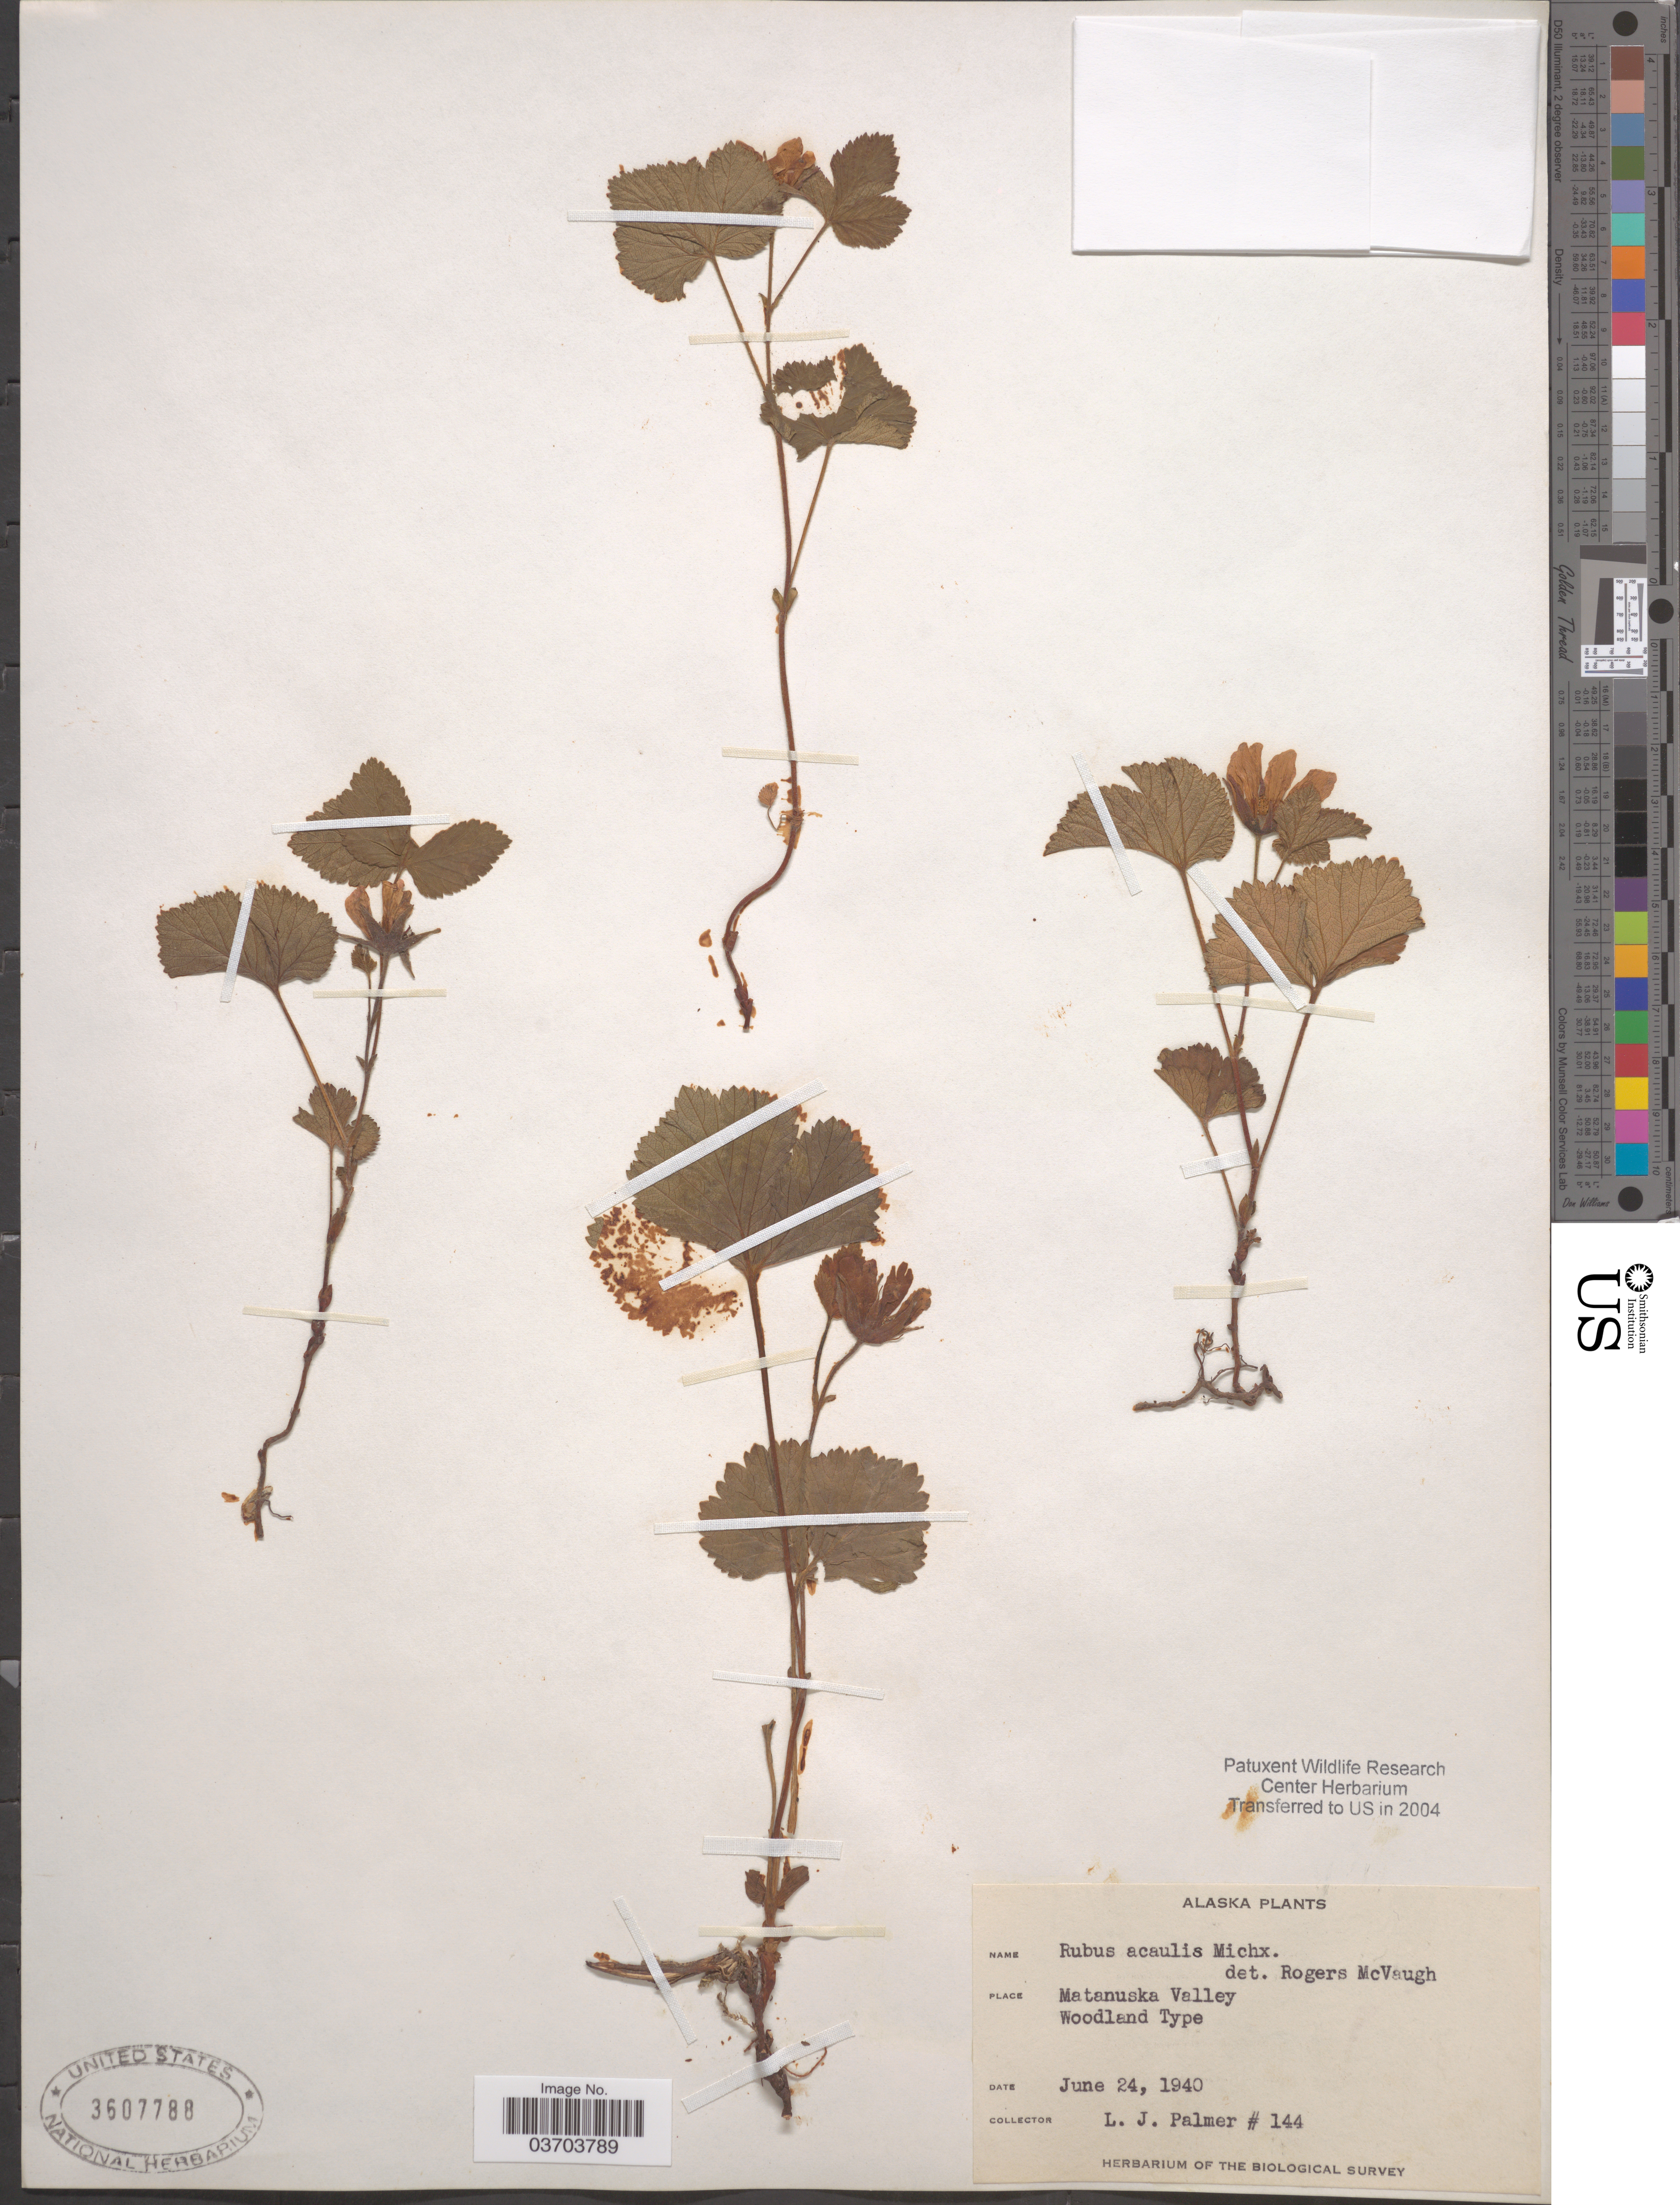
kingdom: Plantae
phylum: Tracheophyta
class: Magnoliopsida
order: Rosales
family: Rosaceae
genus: Rubus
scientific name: Rubus acaulis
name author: Michx.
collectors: L. J. Palmer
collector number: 144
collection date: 1940-06-24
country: United States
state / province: Alaska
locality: Matanuska Valley.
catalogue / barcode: US 3607788